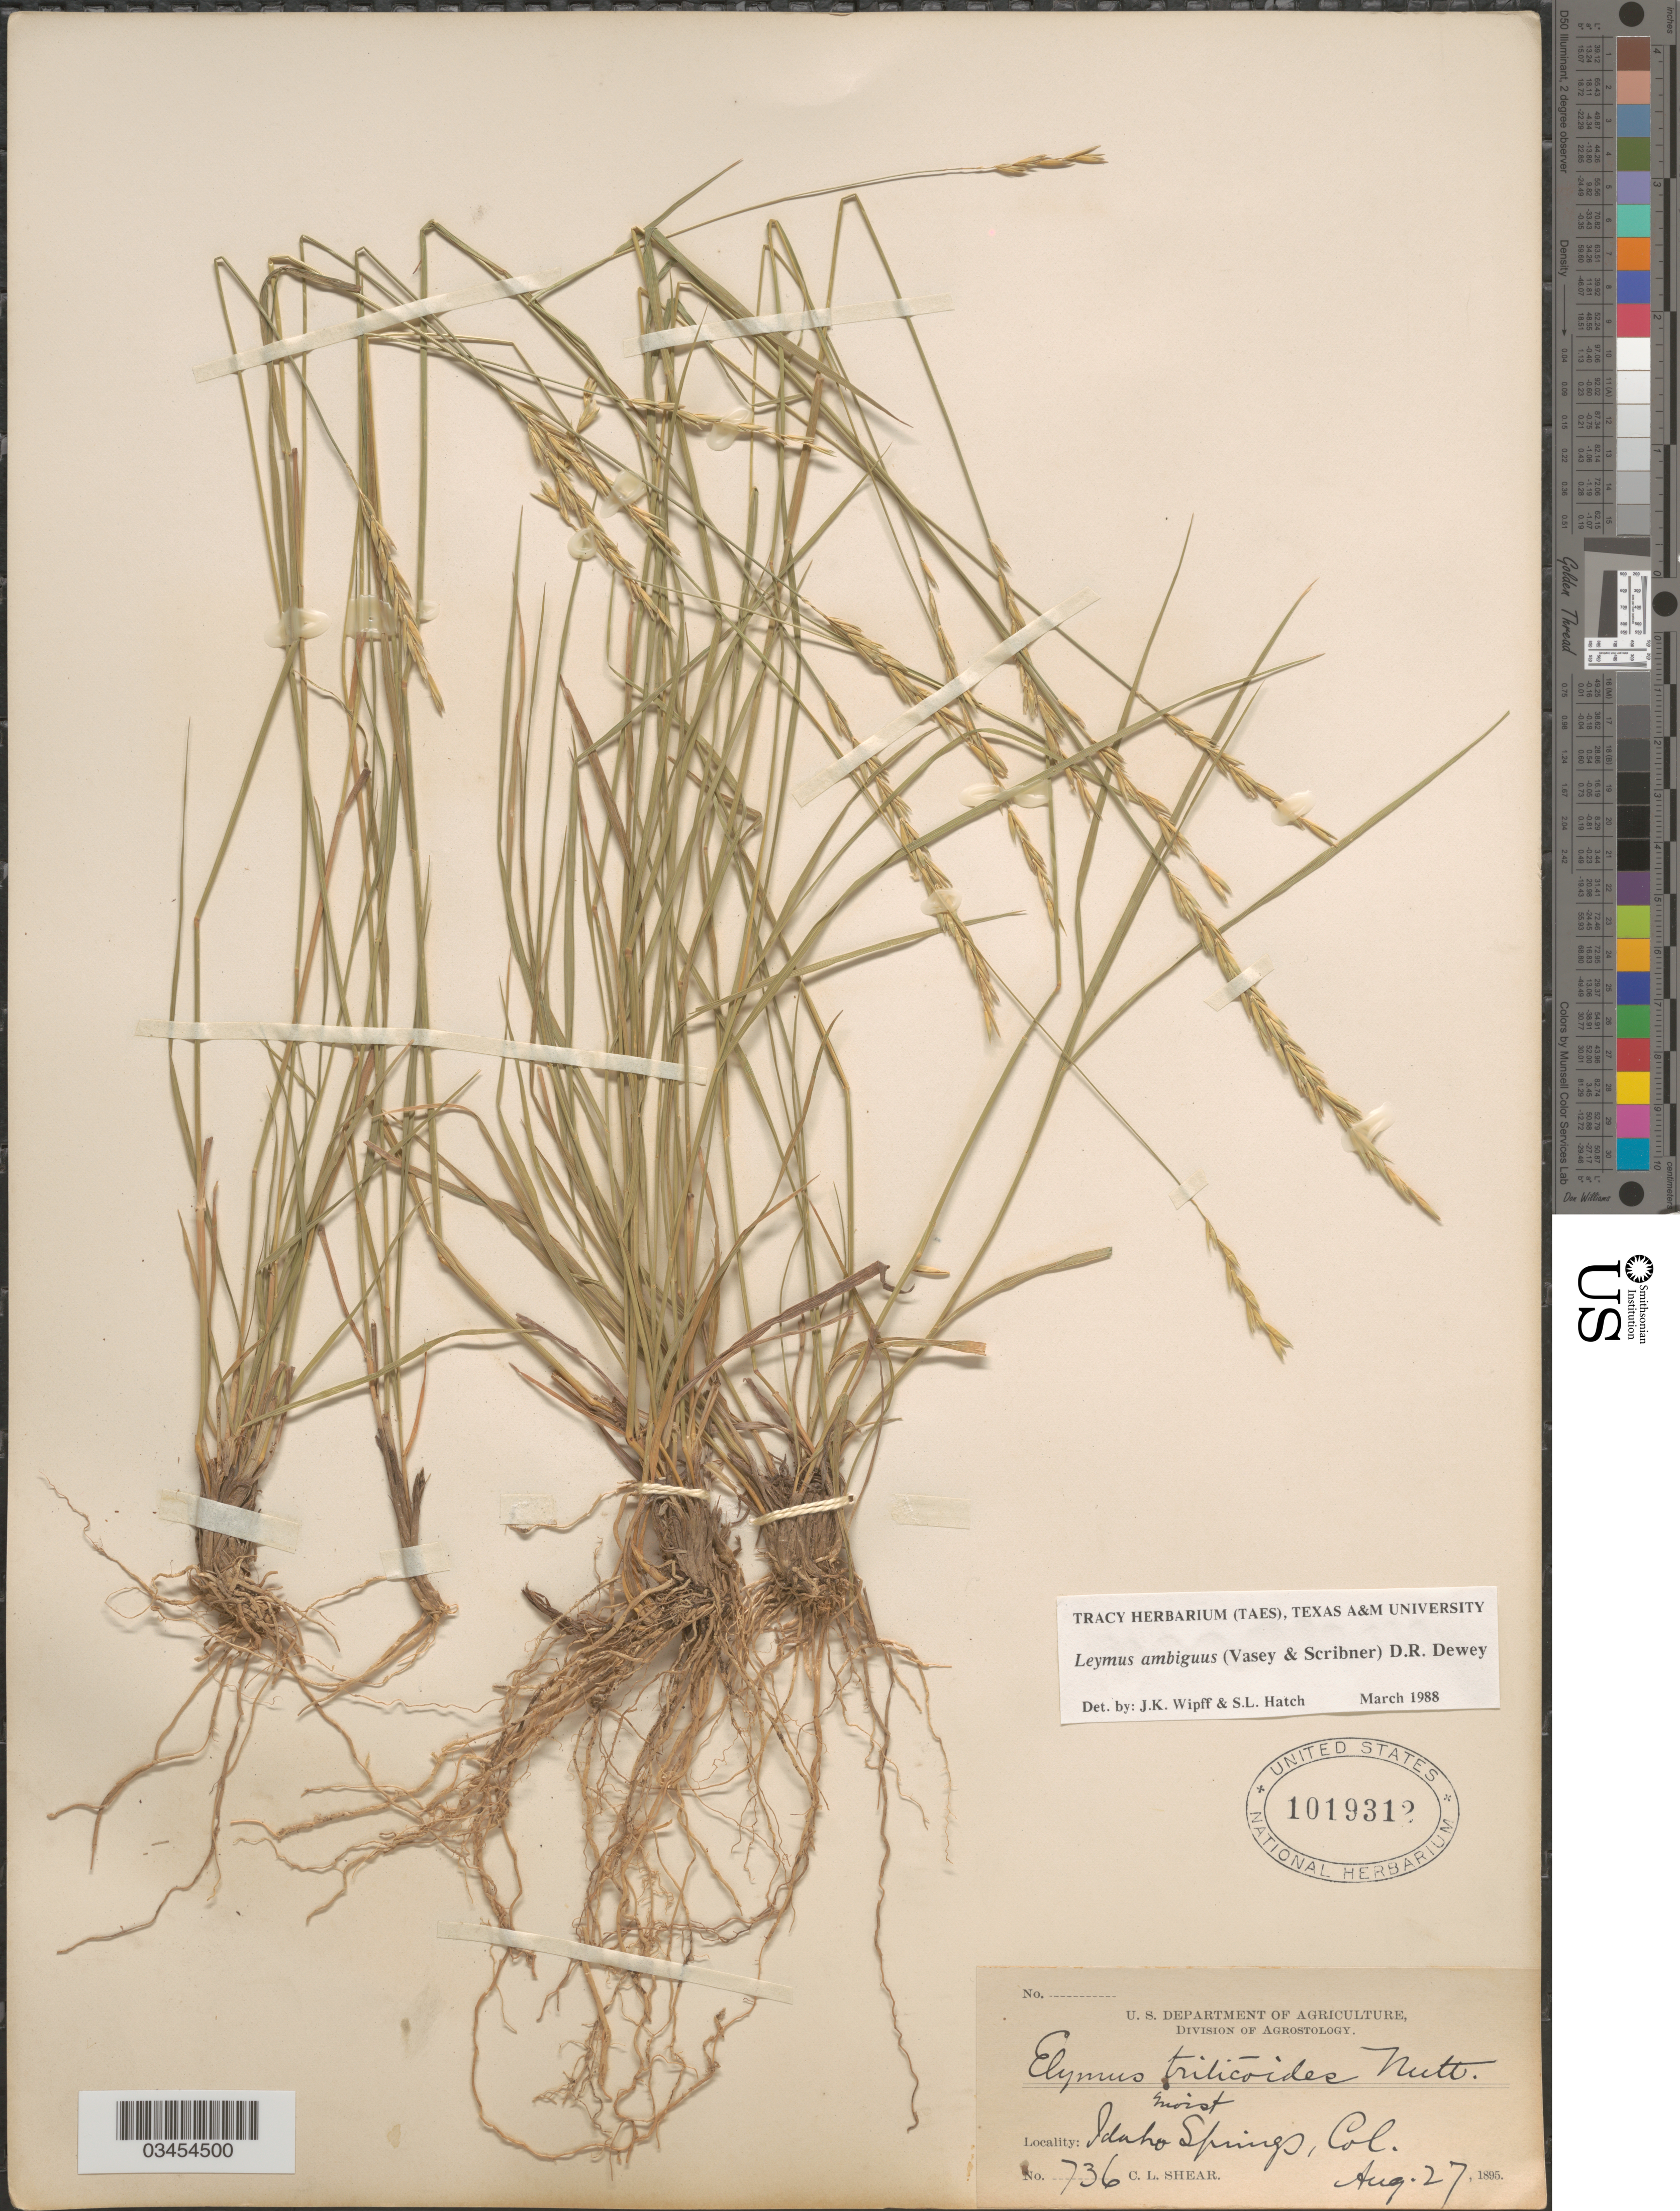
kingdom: Plantae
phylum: Tracheophyta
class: Liliopsida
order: Poales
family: Poaceae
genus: Leymus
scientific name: Leymus ambiguus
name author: (Vasey & Scribn.) Dewey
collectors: C. L. Shear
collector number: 736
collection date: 1895-08-27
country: United States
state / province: Colorado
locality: Idaho Springs.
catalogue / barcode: US 1019312